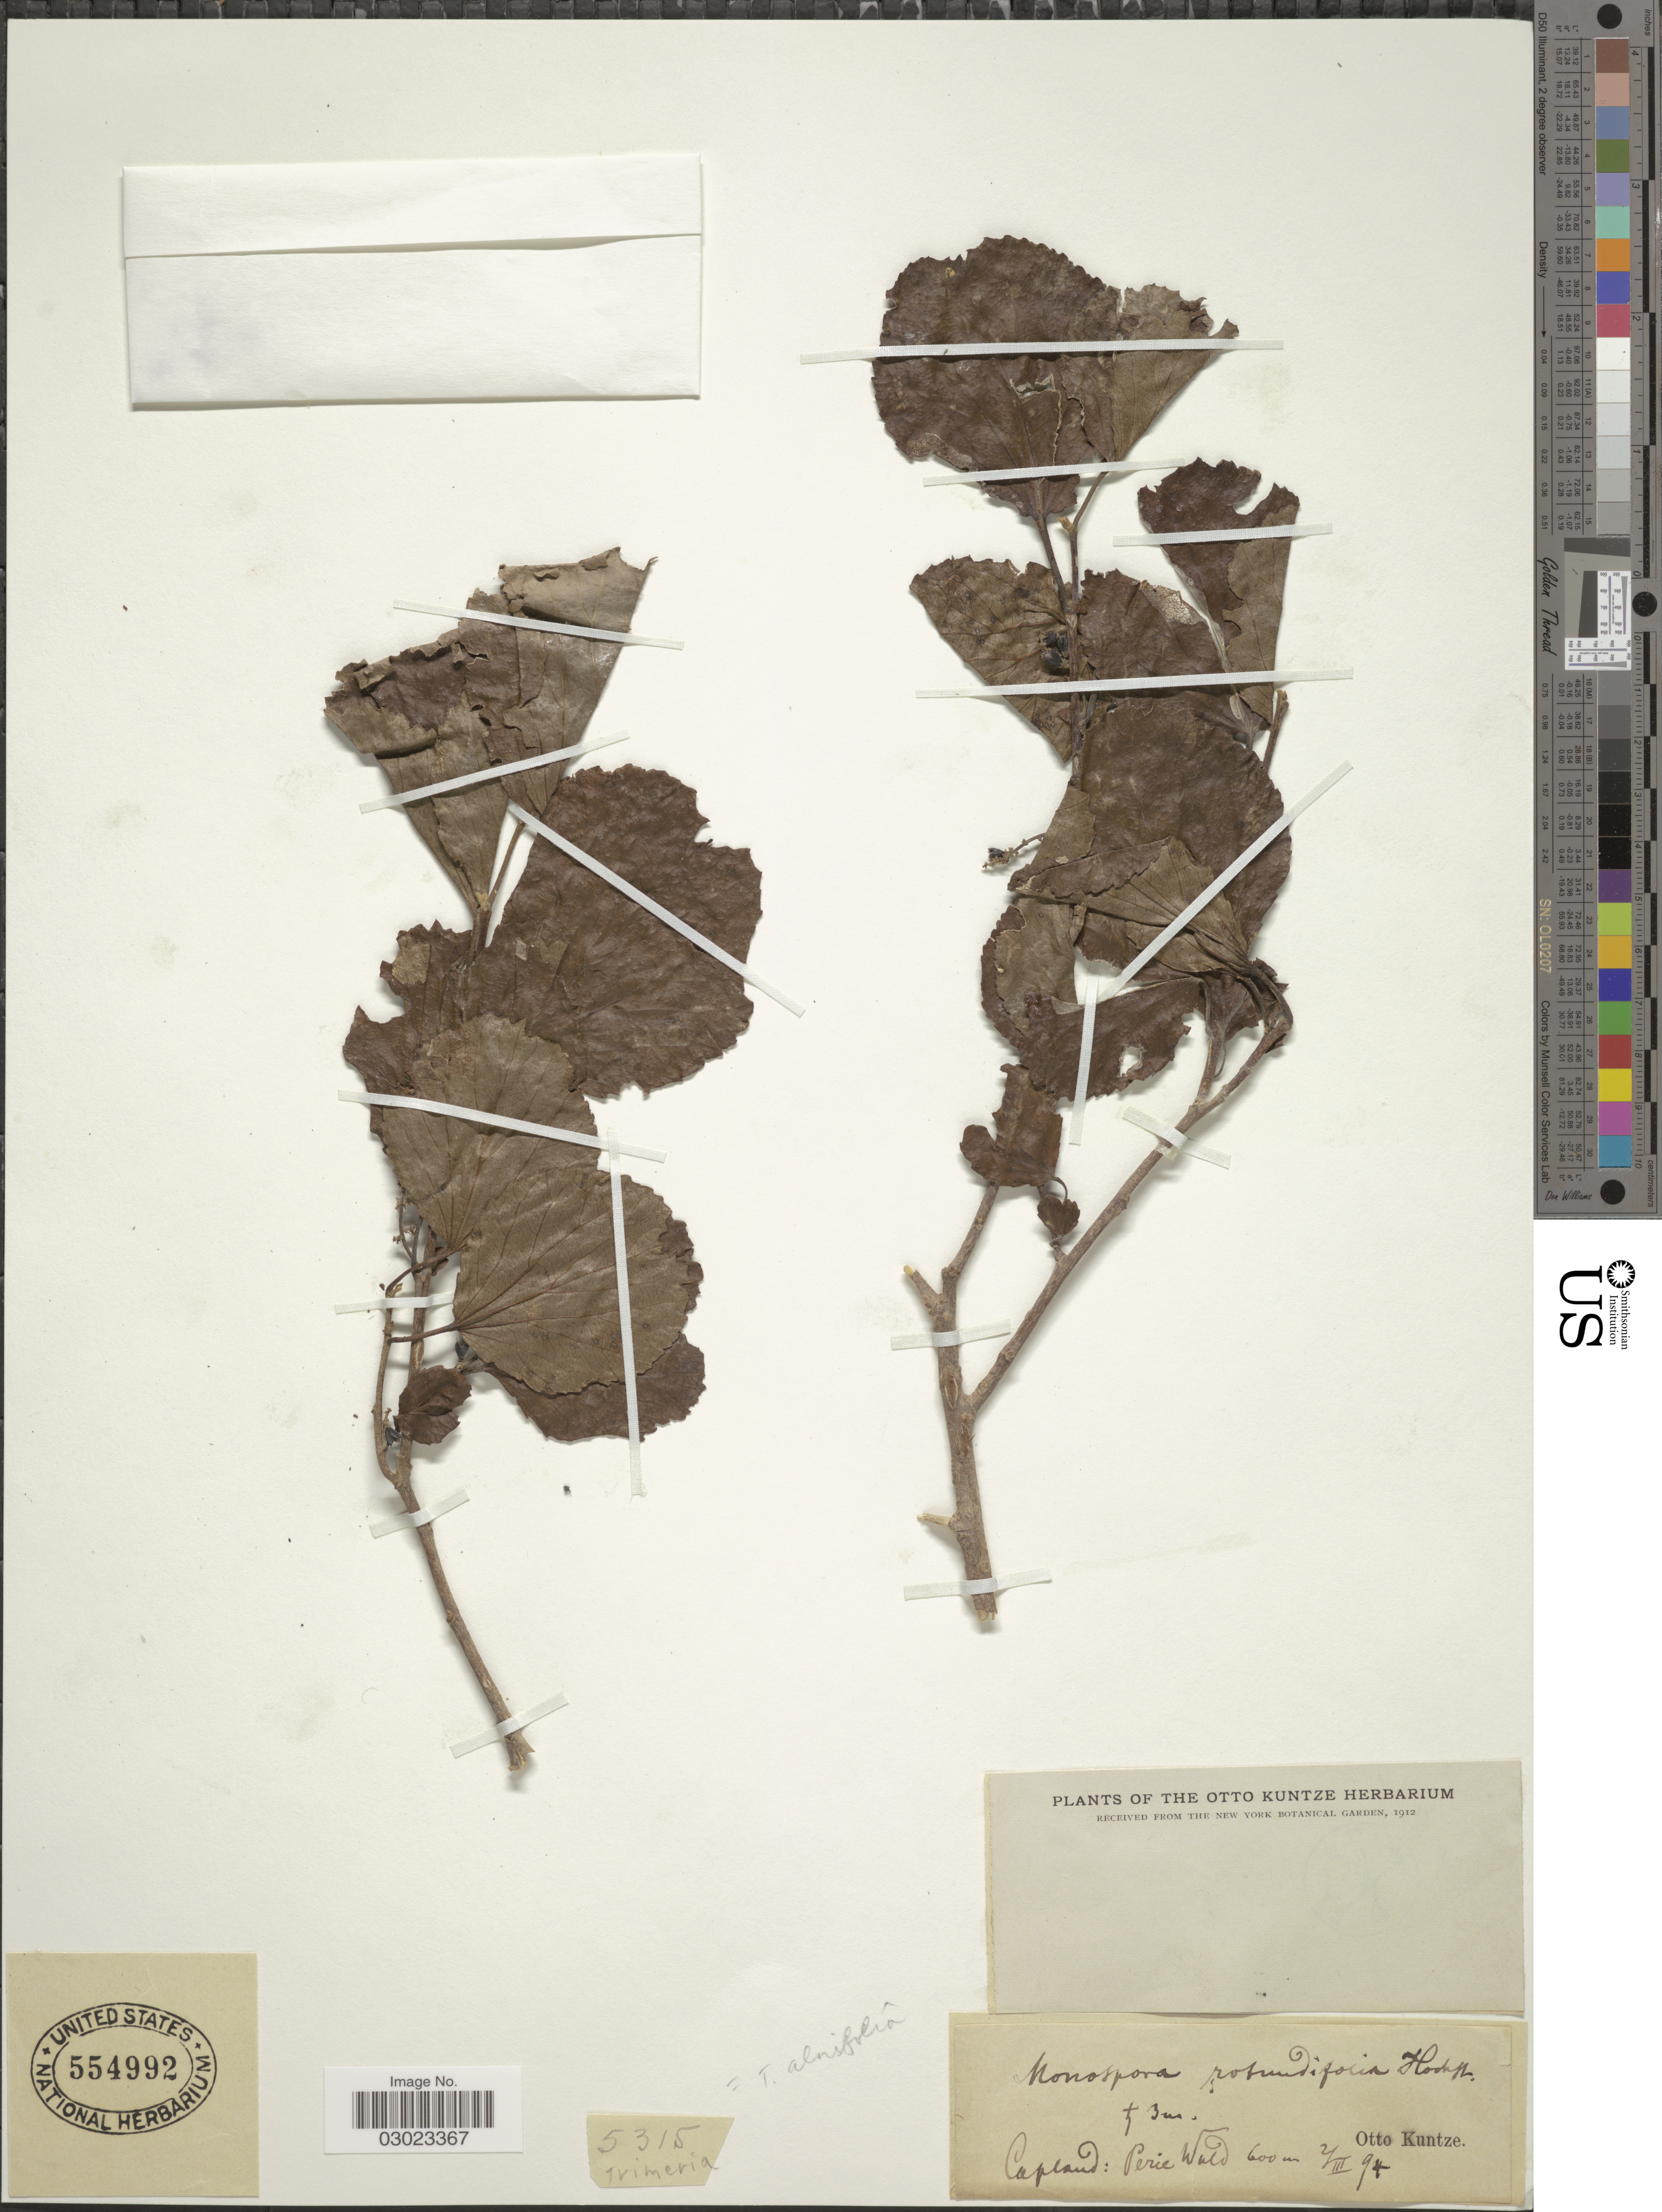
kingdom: Plantae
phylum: Tracheophyta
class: Magnoliopsida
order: Malpighiales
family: Salicaceae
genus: Trimeria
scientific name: Trimeria alnifolia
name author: Harv.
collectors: C.E.O. Kuntze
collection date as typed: Transcribed d/m/y: 2/3/94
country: South Africa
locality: Capland: Perie Wald.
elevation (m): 600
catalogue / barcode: US 554992